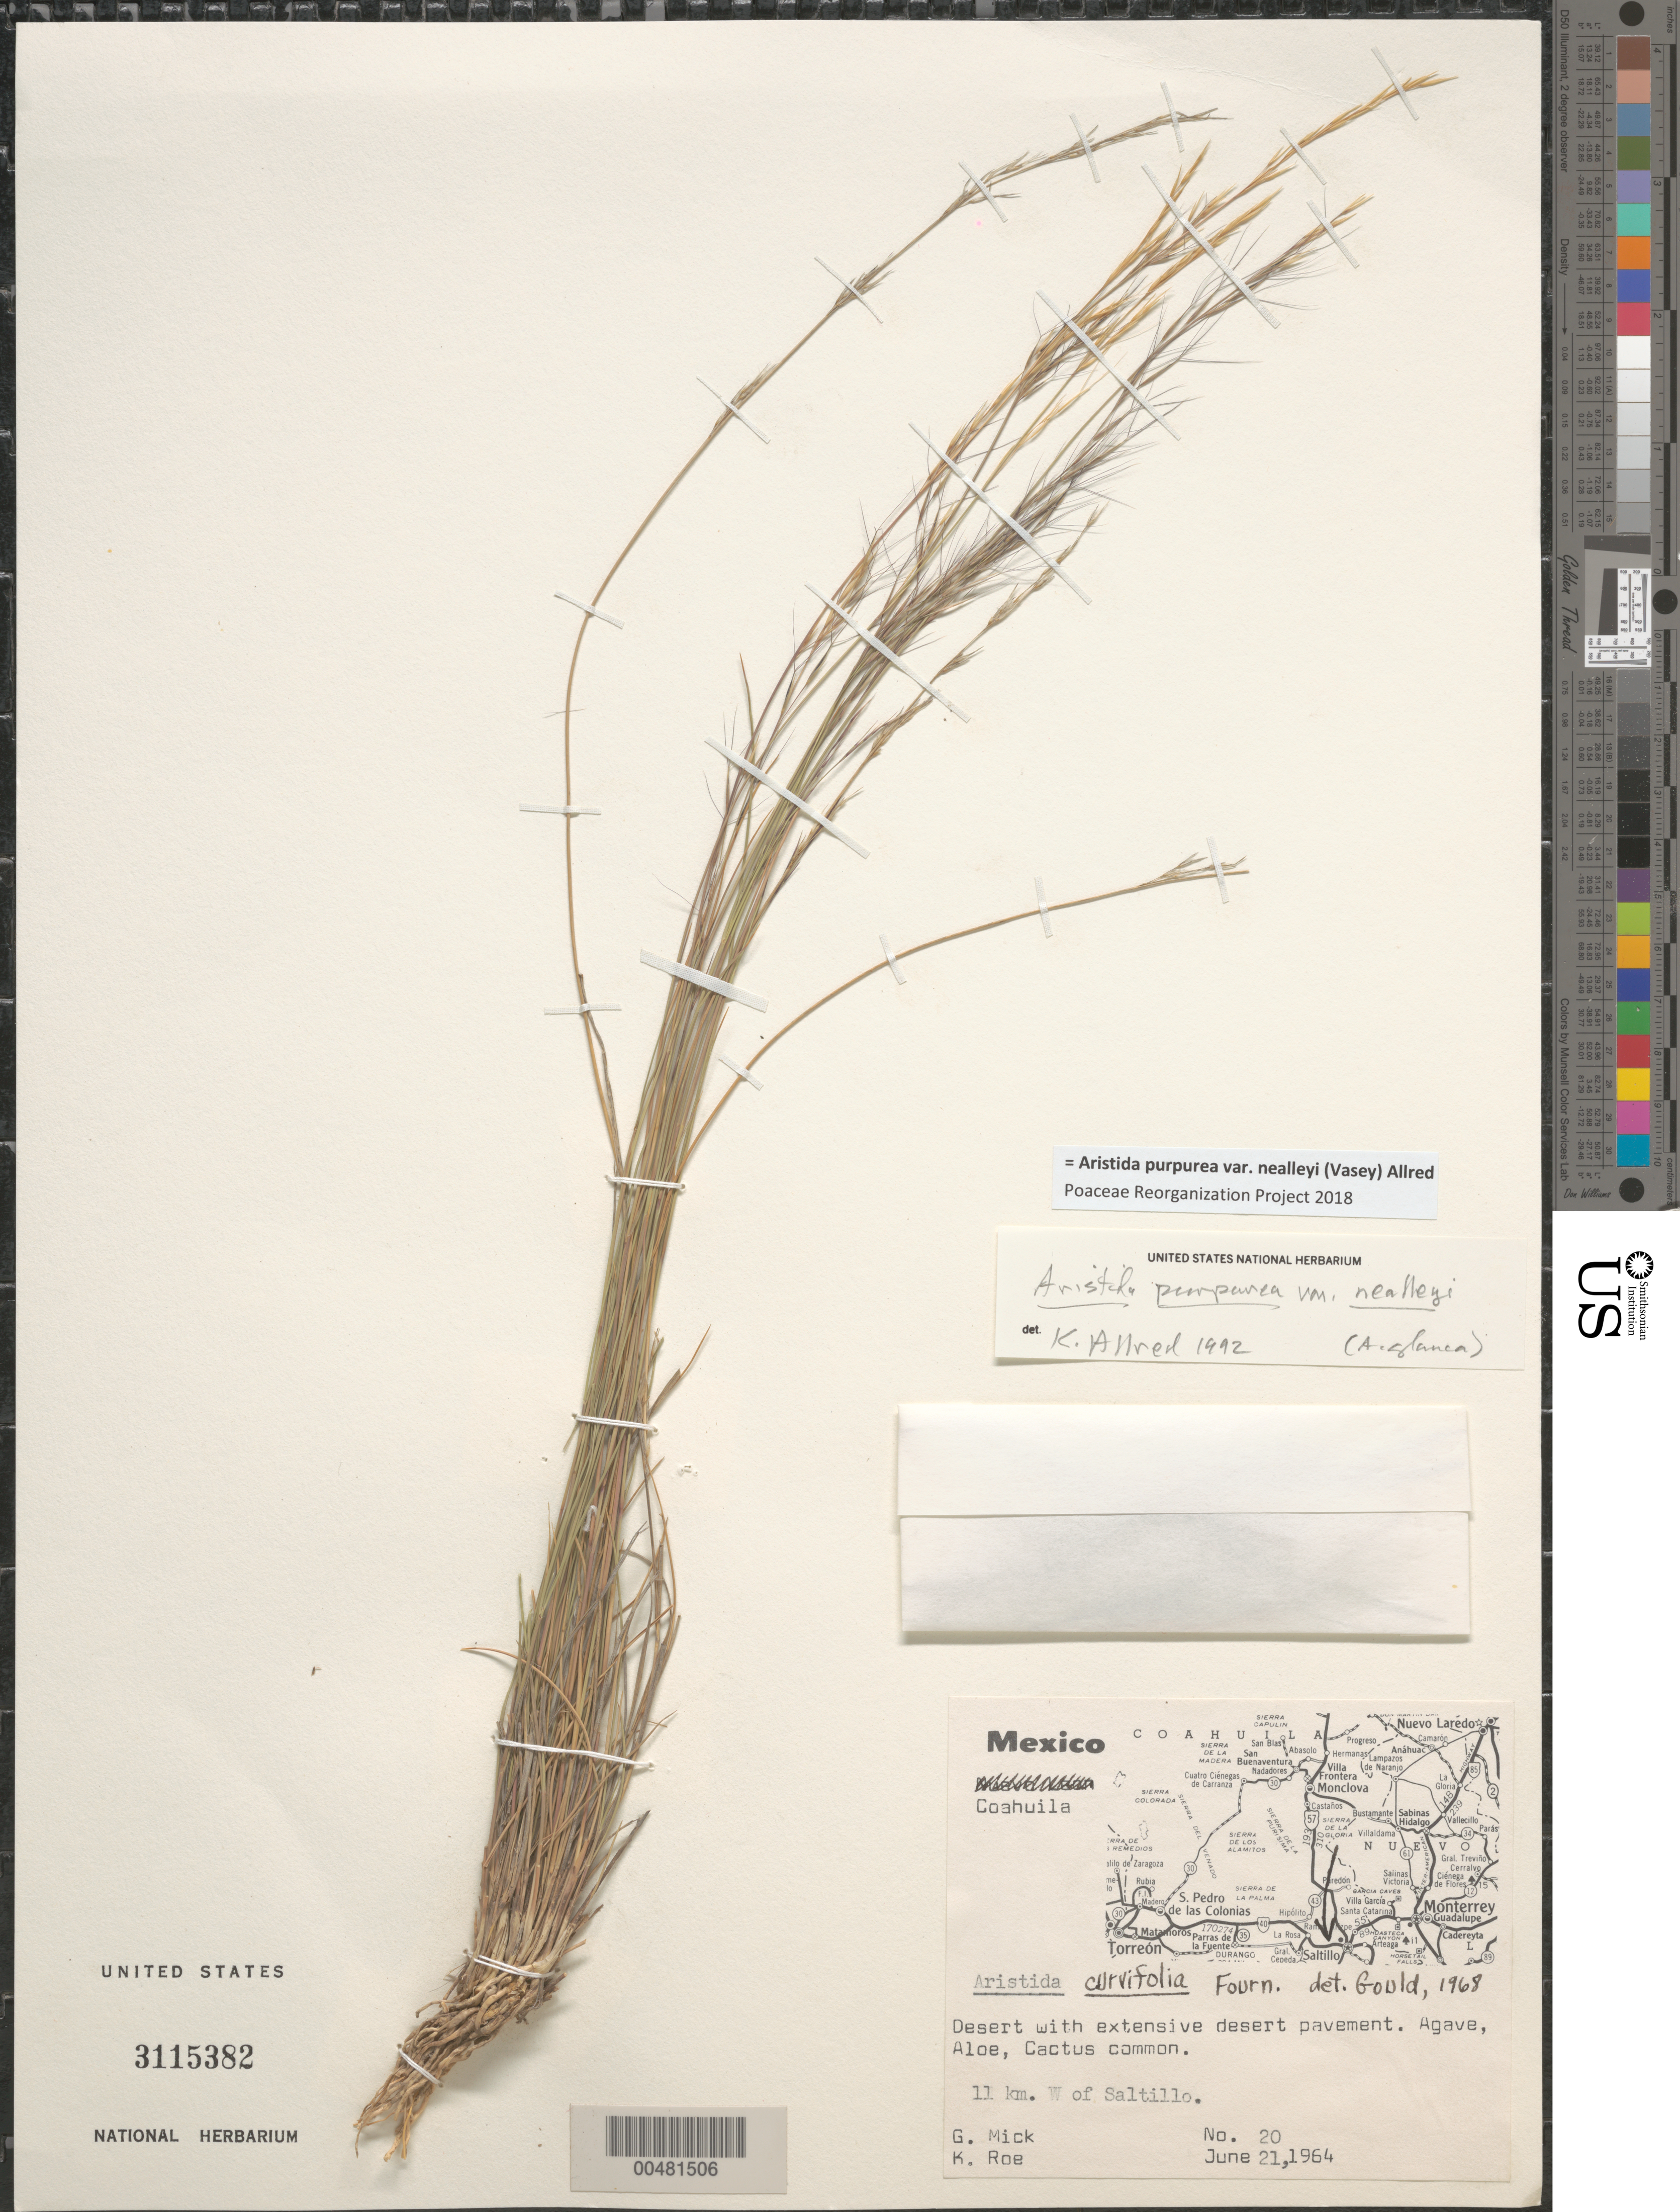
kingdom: Plantae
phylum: Tracheophyta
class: Liliopsida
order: Poales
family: Poaceae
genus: Aristida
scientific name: Aristida purpurea var. nealleyi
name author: (Vasey) Allred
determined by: Poaceae Reorganization Project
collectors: G. Mick & K. E. Roe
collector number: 20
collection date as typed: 21 Jun 1964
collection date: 1964-06-21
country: Mexico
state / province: Coahuila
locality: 11 km W of Saltillo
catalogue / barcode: US 3115382